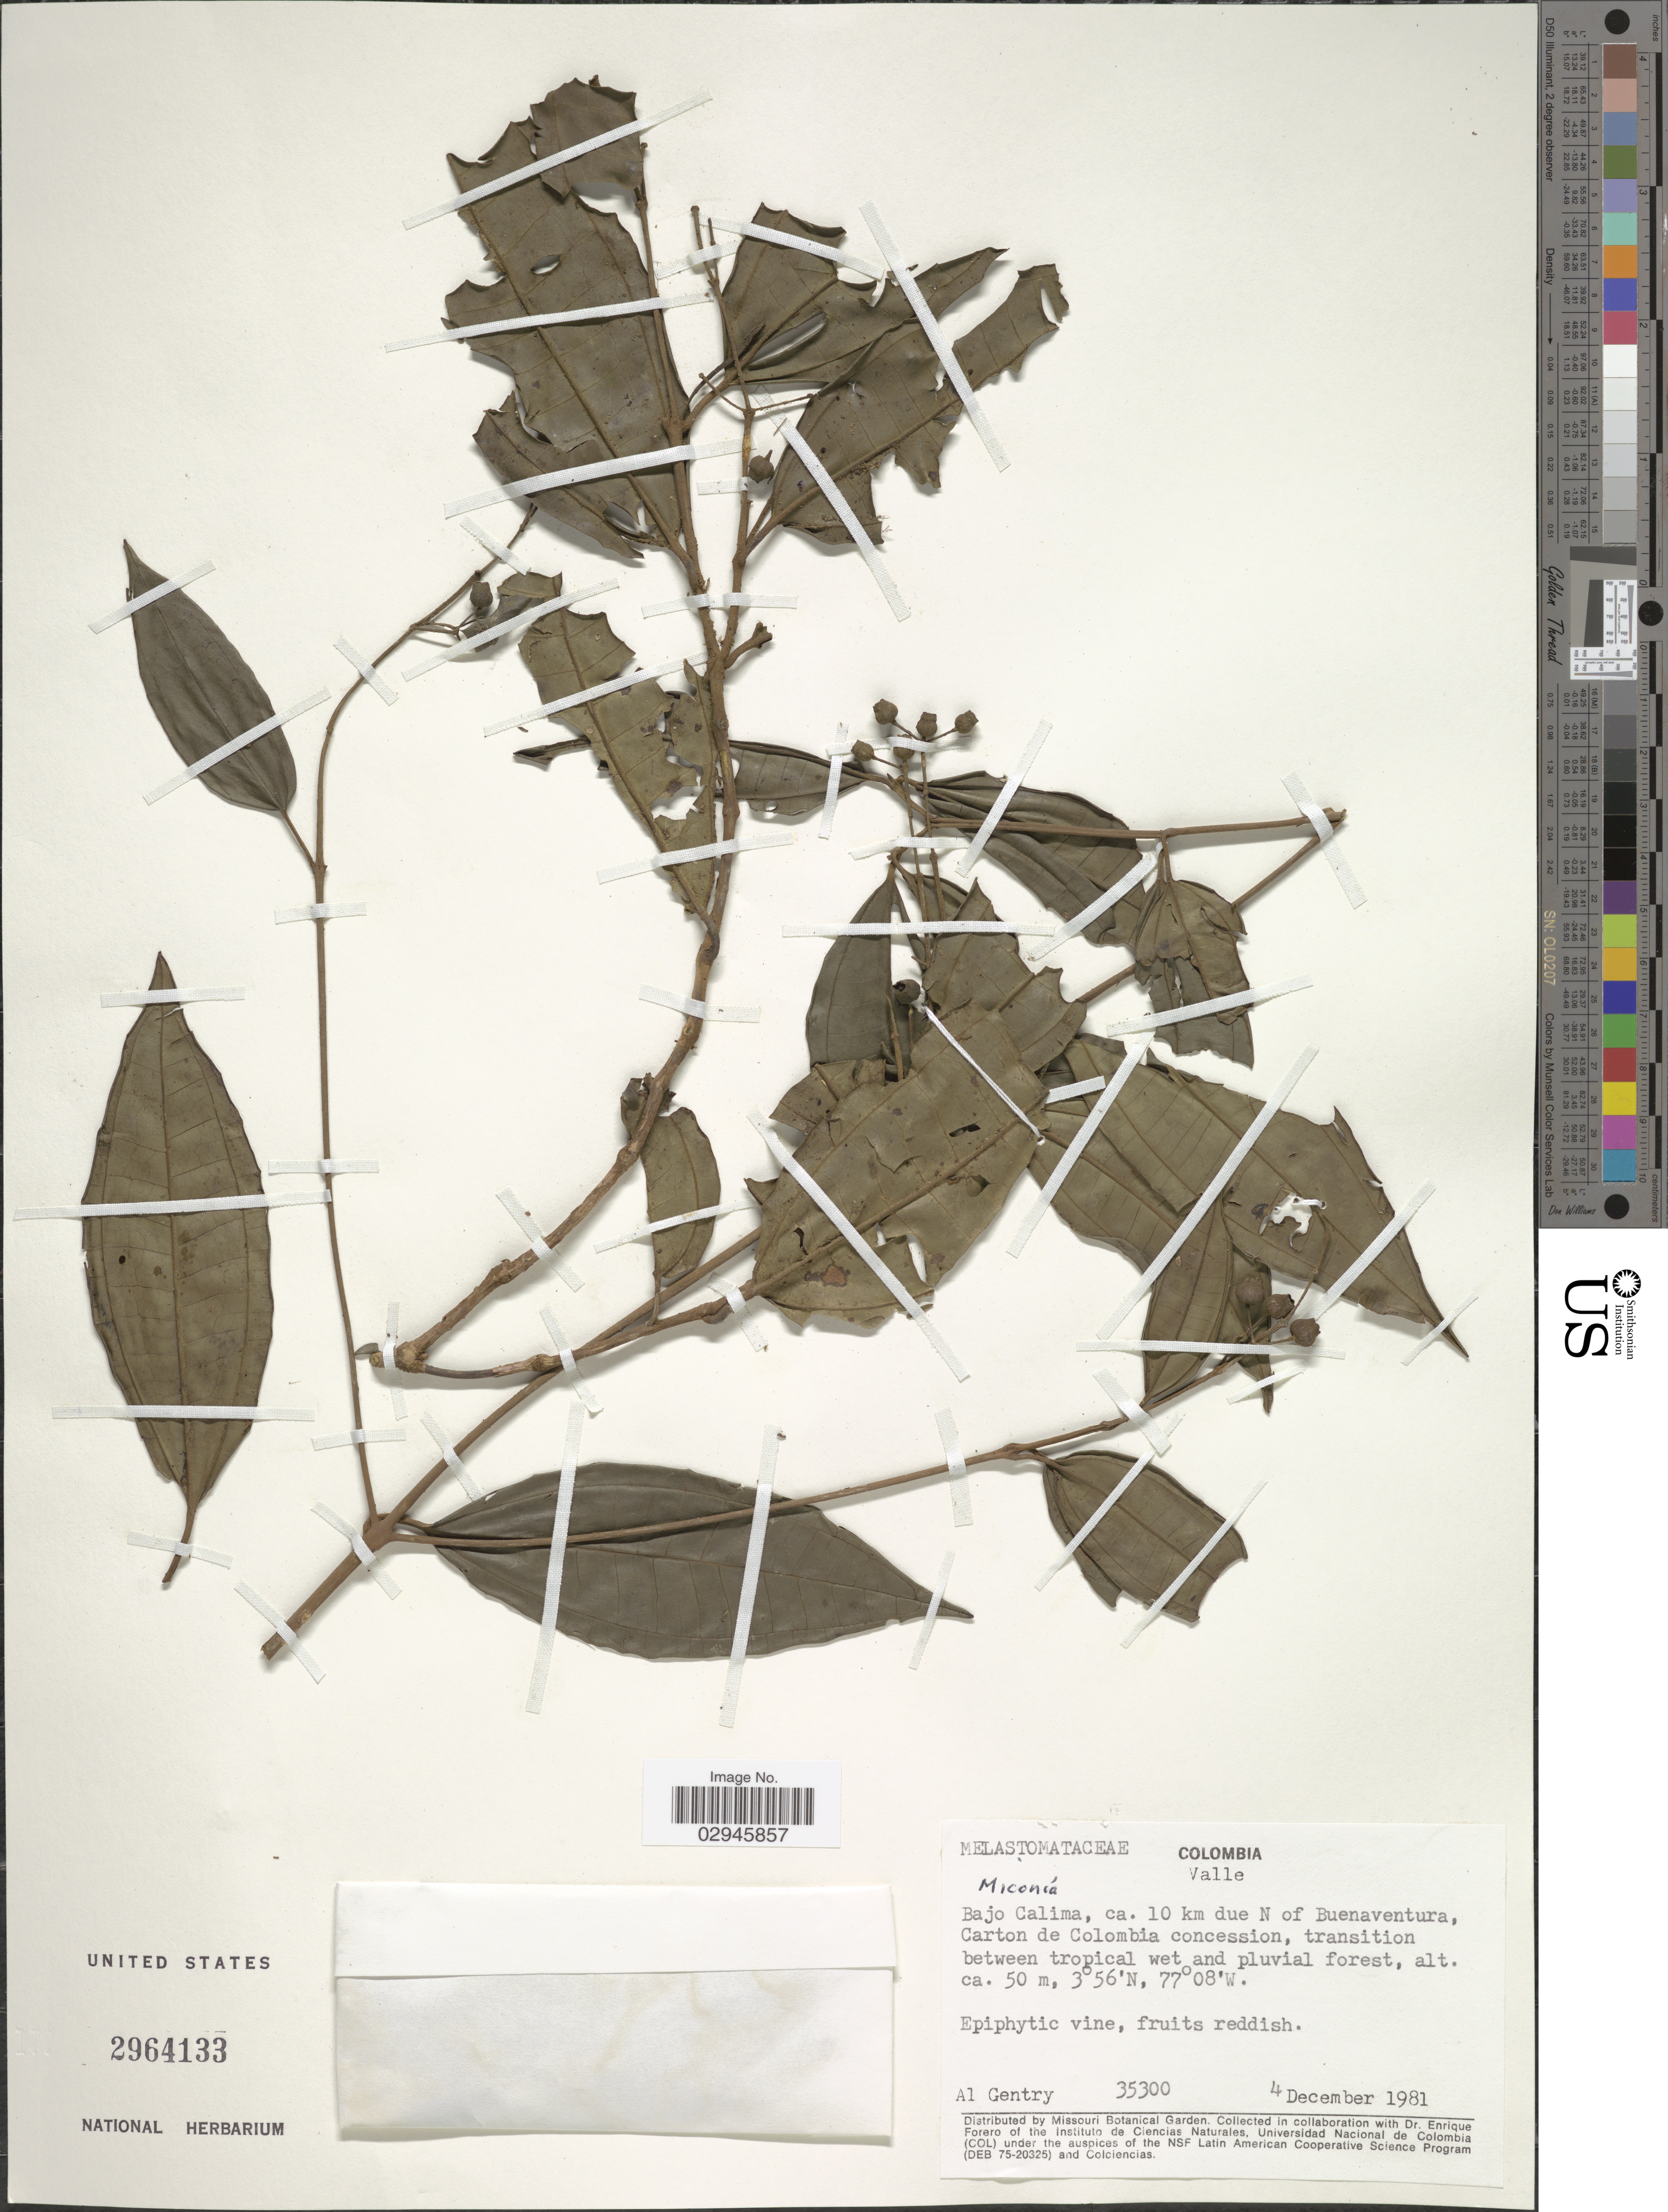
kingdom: Plantae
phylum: Tracheophyta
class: Magnoliopsida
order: Myrtales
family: Melastomataceae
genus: Miconia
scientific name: Miconia sp.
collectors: A. H. Gentry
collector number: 35300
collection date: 1981-12-04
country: Colombia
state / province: Valle del Cauca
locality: Valle. Bajo Calima, ca. 10 km due N of Buenaventura, Carton de Colombia concession, transition between tropical wet and pluvial forest.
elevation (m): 50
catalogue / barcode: US 2964133